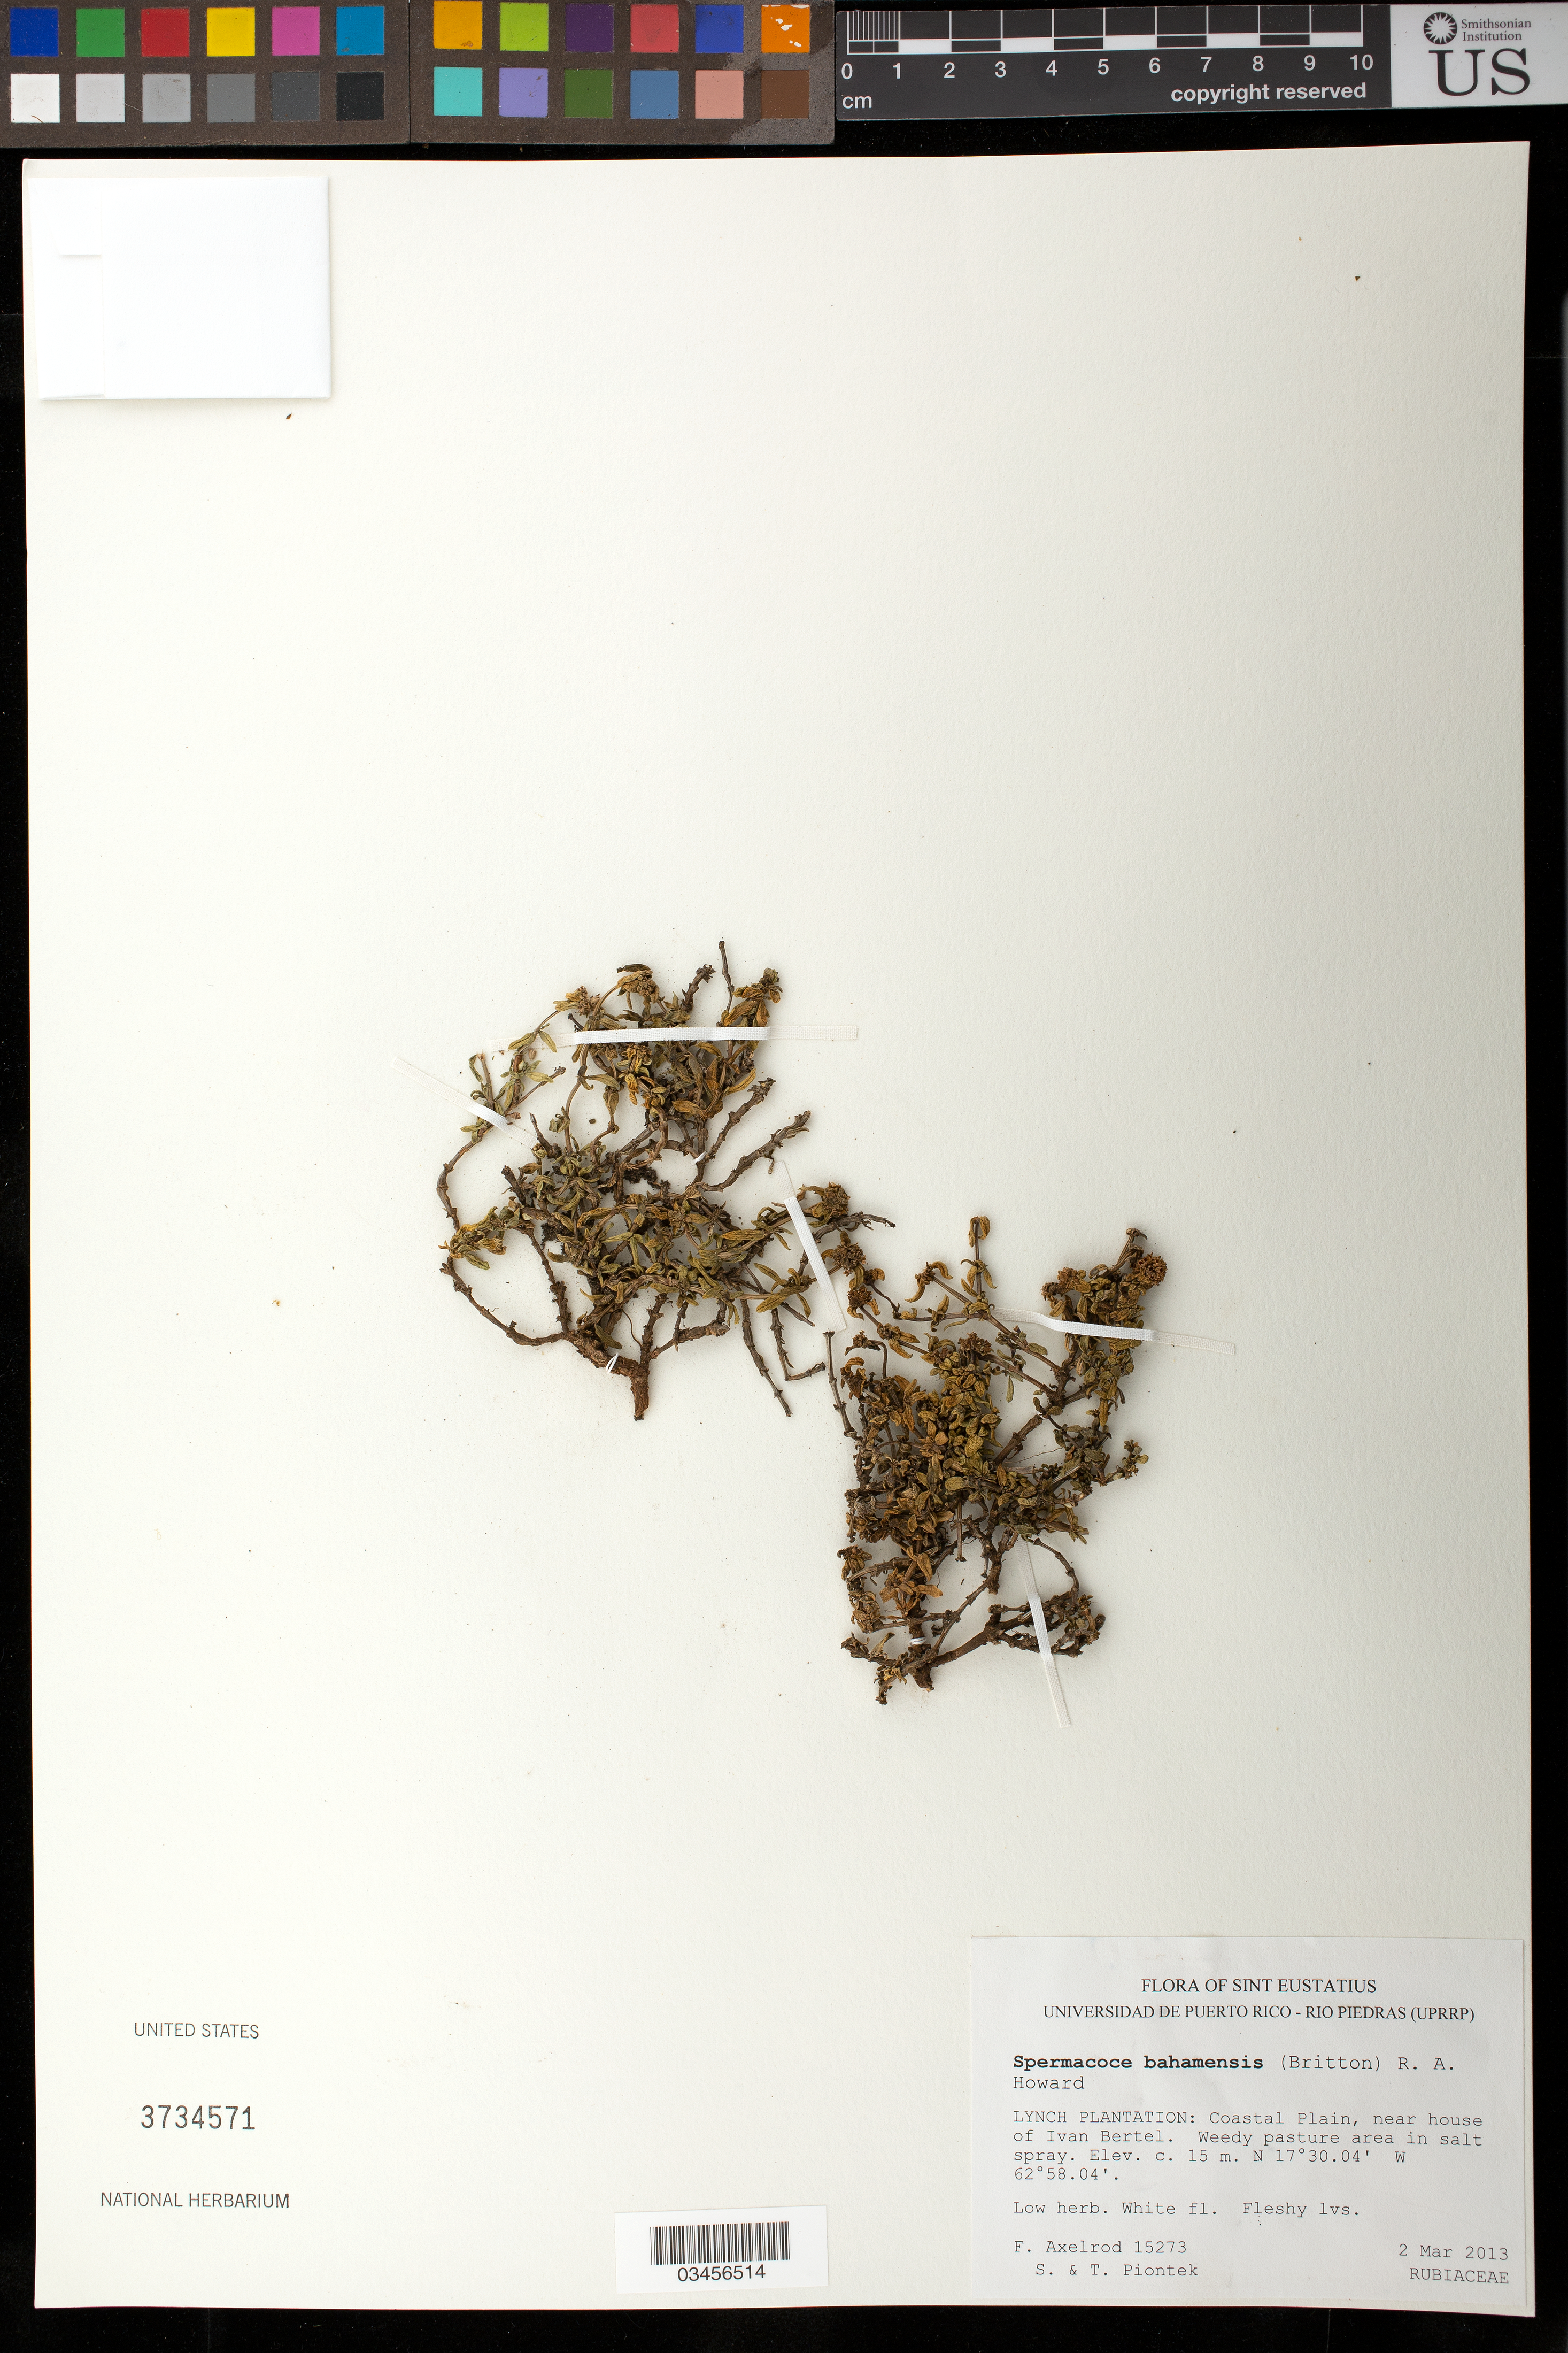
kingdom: Plantae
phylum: Tracheophyta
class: Magnoliopsida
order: Gentianales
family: Rubiaceae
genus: Spermacoce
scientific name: Spermacoce bahamensis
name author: (Britton) R.A. Howard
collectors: F. S. Axelrod, S. Pointek & T. Pointek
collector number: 15273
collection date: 2013-03-02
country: Netherlands Antilles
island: Sint Eustatius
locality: Lynch Plantation: Coastal Plain, near house of Ivan Bertel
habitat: Weedy pasture area in salt spray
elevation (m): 15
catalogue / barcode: US 3734571